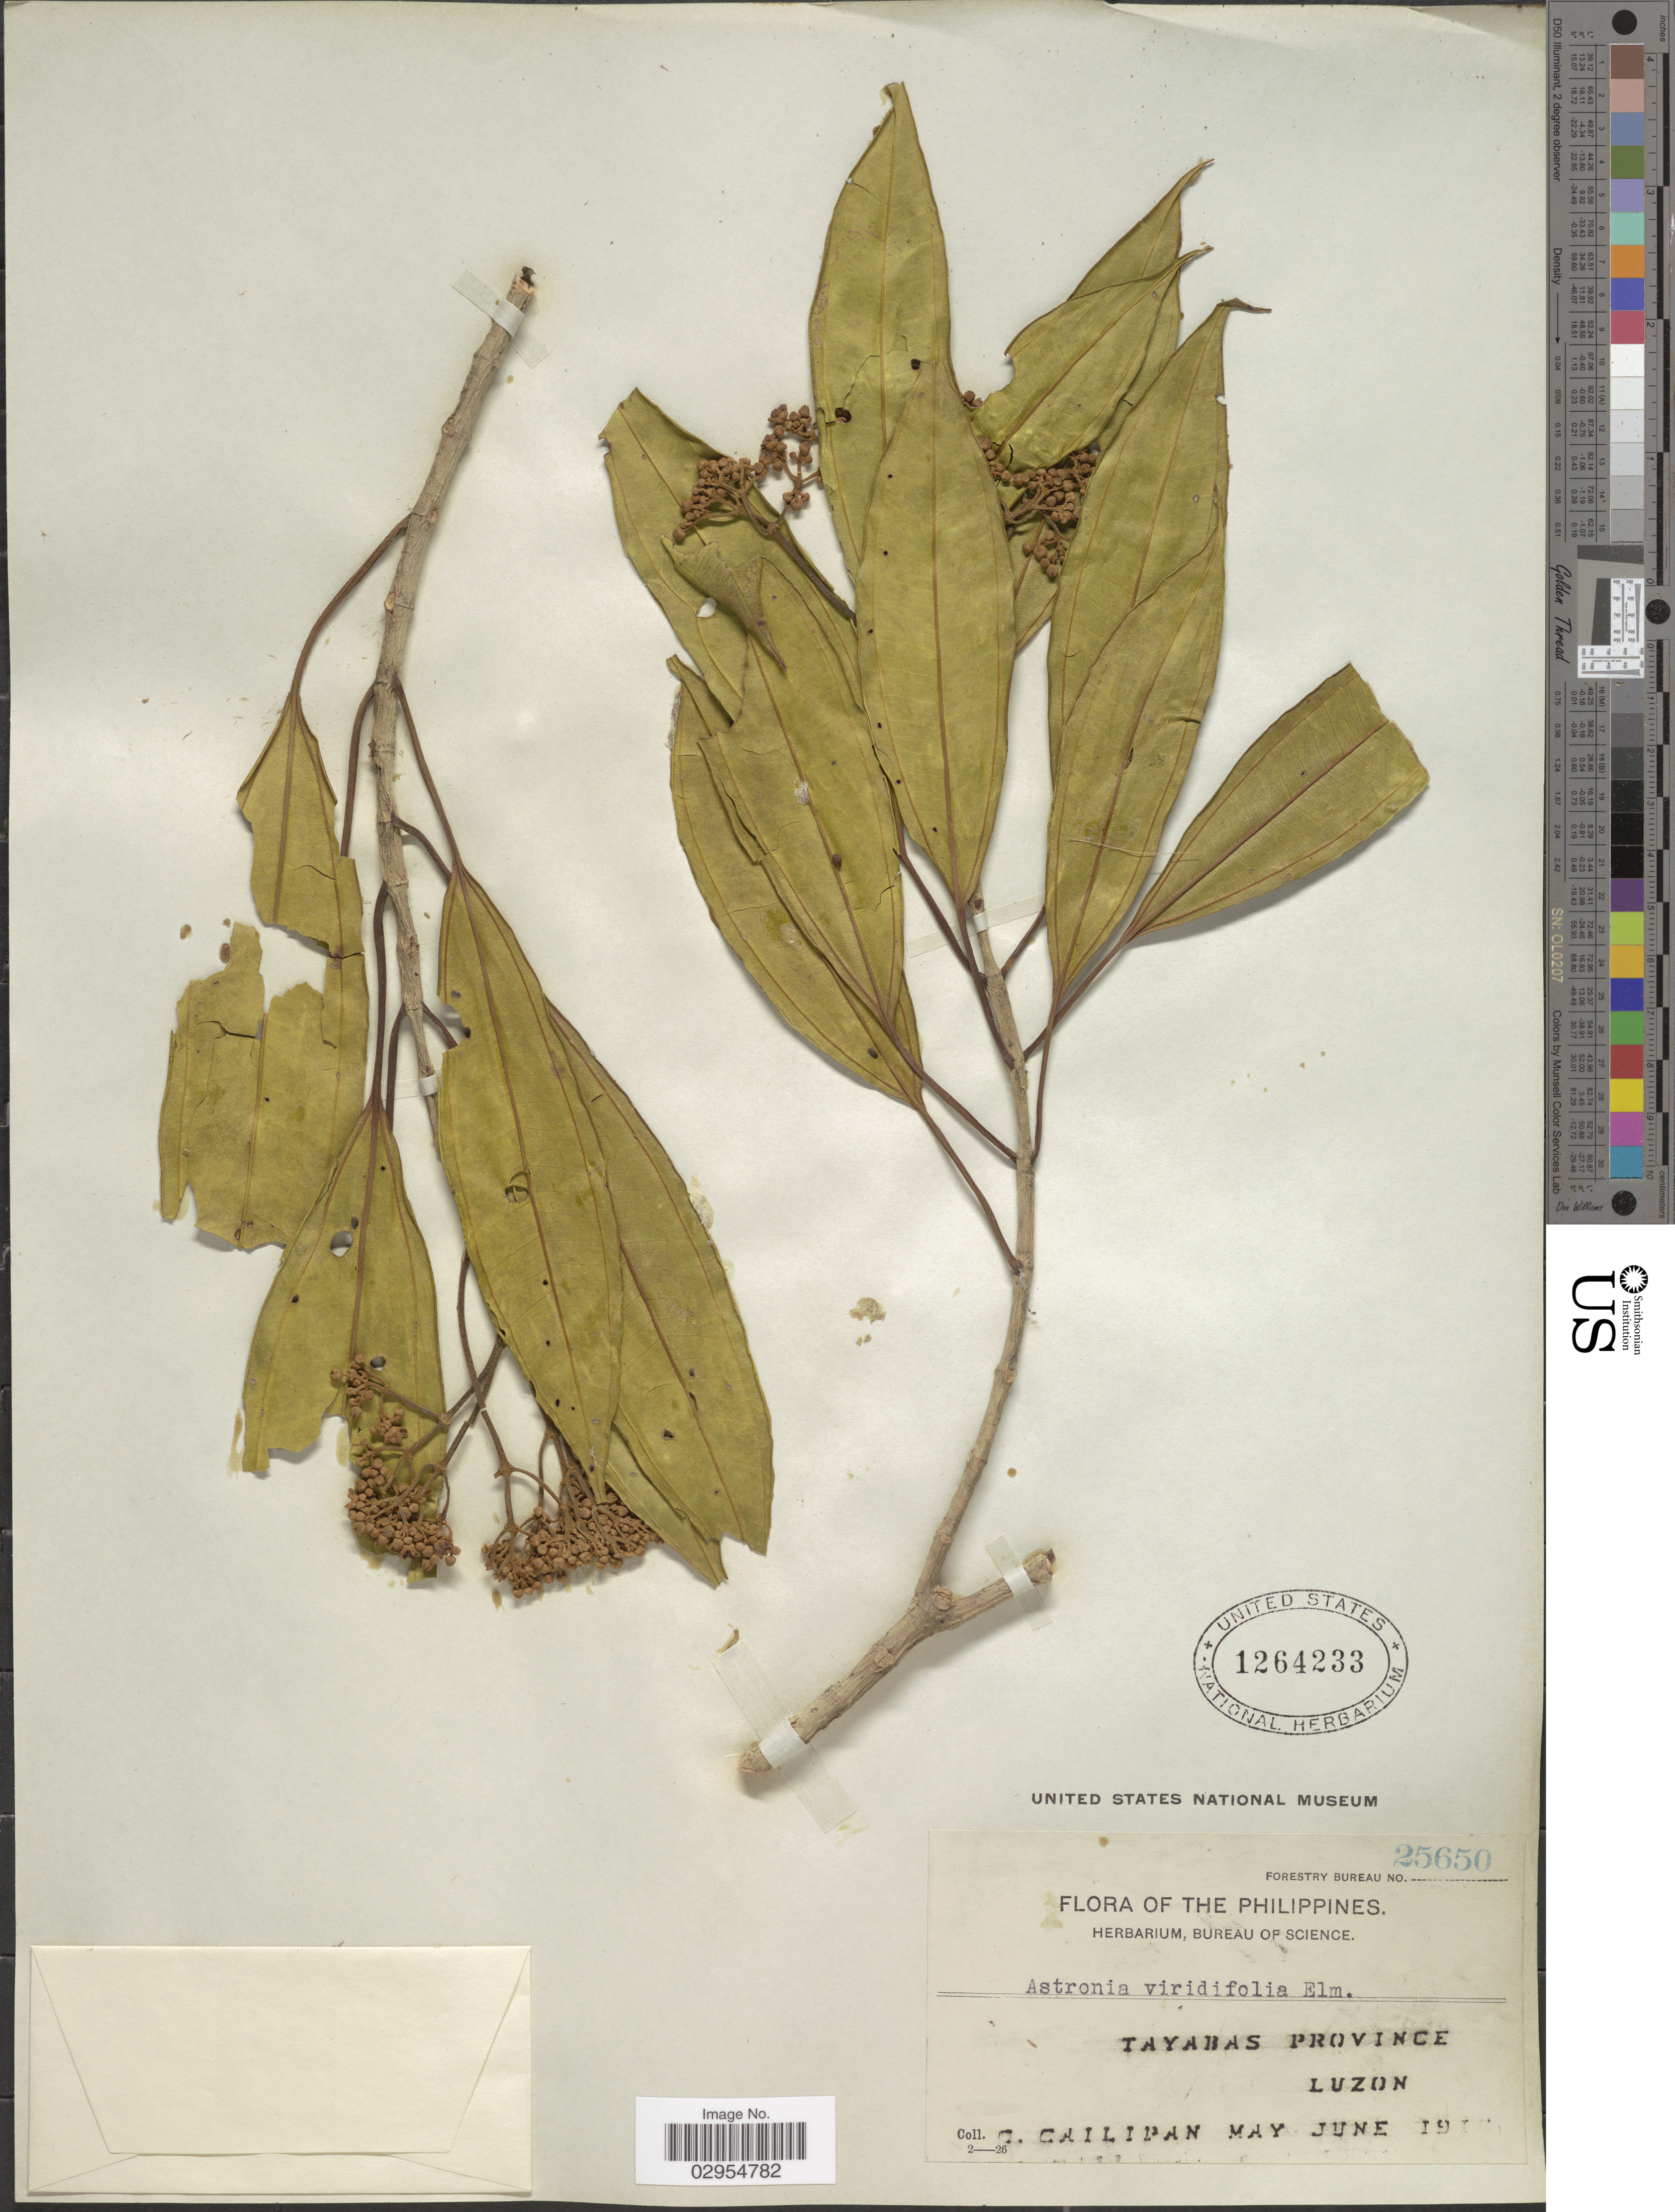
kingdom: Plantae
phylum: Tracheophyta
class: Magnoliopsida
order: Myrtales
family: Melastomataceae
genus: Astronia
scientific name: Astronia viridifolia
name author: Elmer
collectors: C. Cailipan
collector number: Forestry Bureau 25650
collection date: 1916-05/1916-06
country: Philippines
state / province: Calabarzon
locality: Tayabas Province, Luzon.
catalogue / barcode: US 1264233